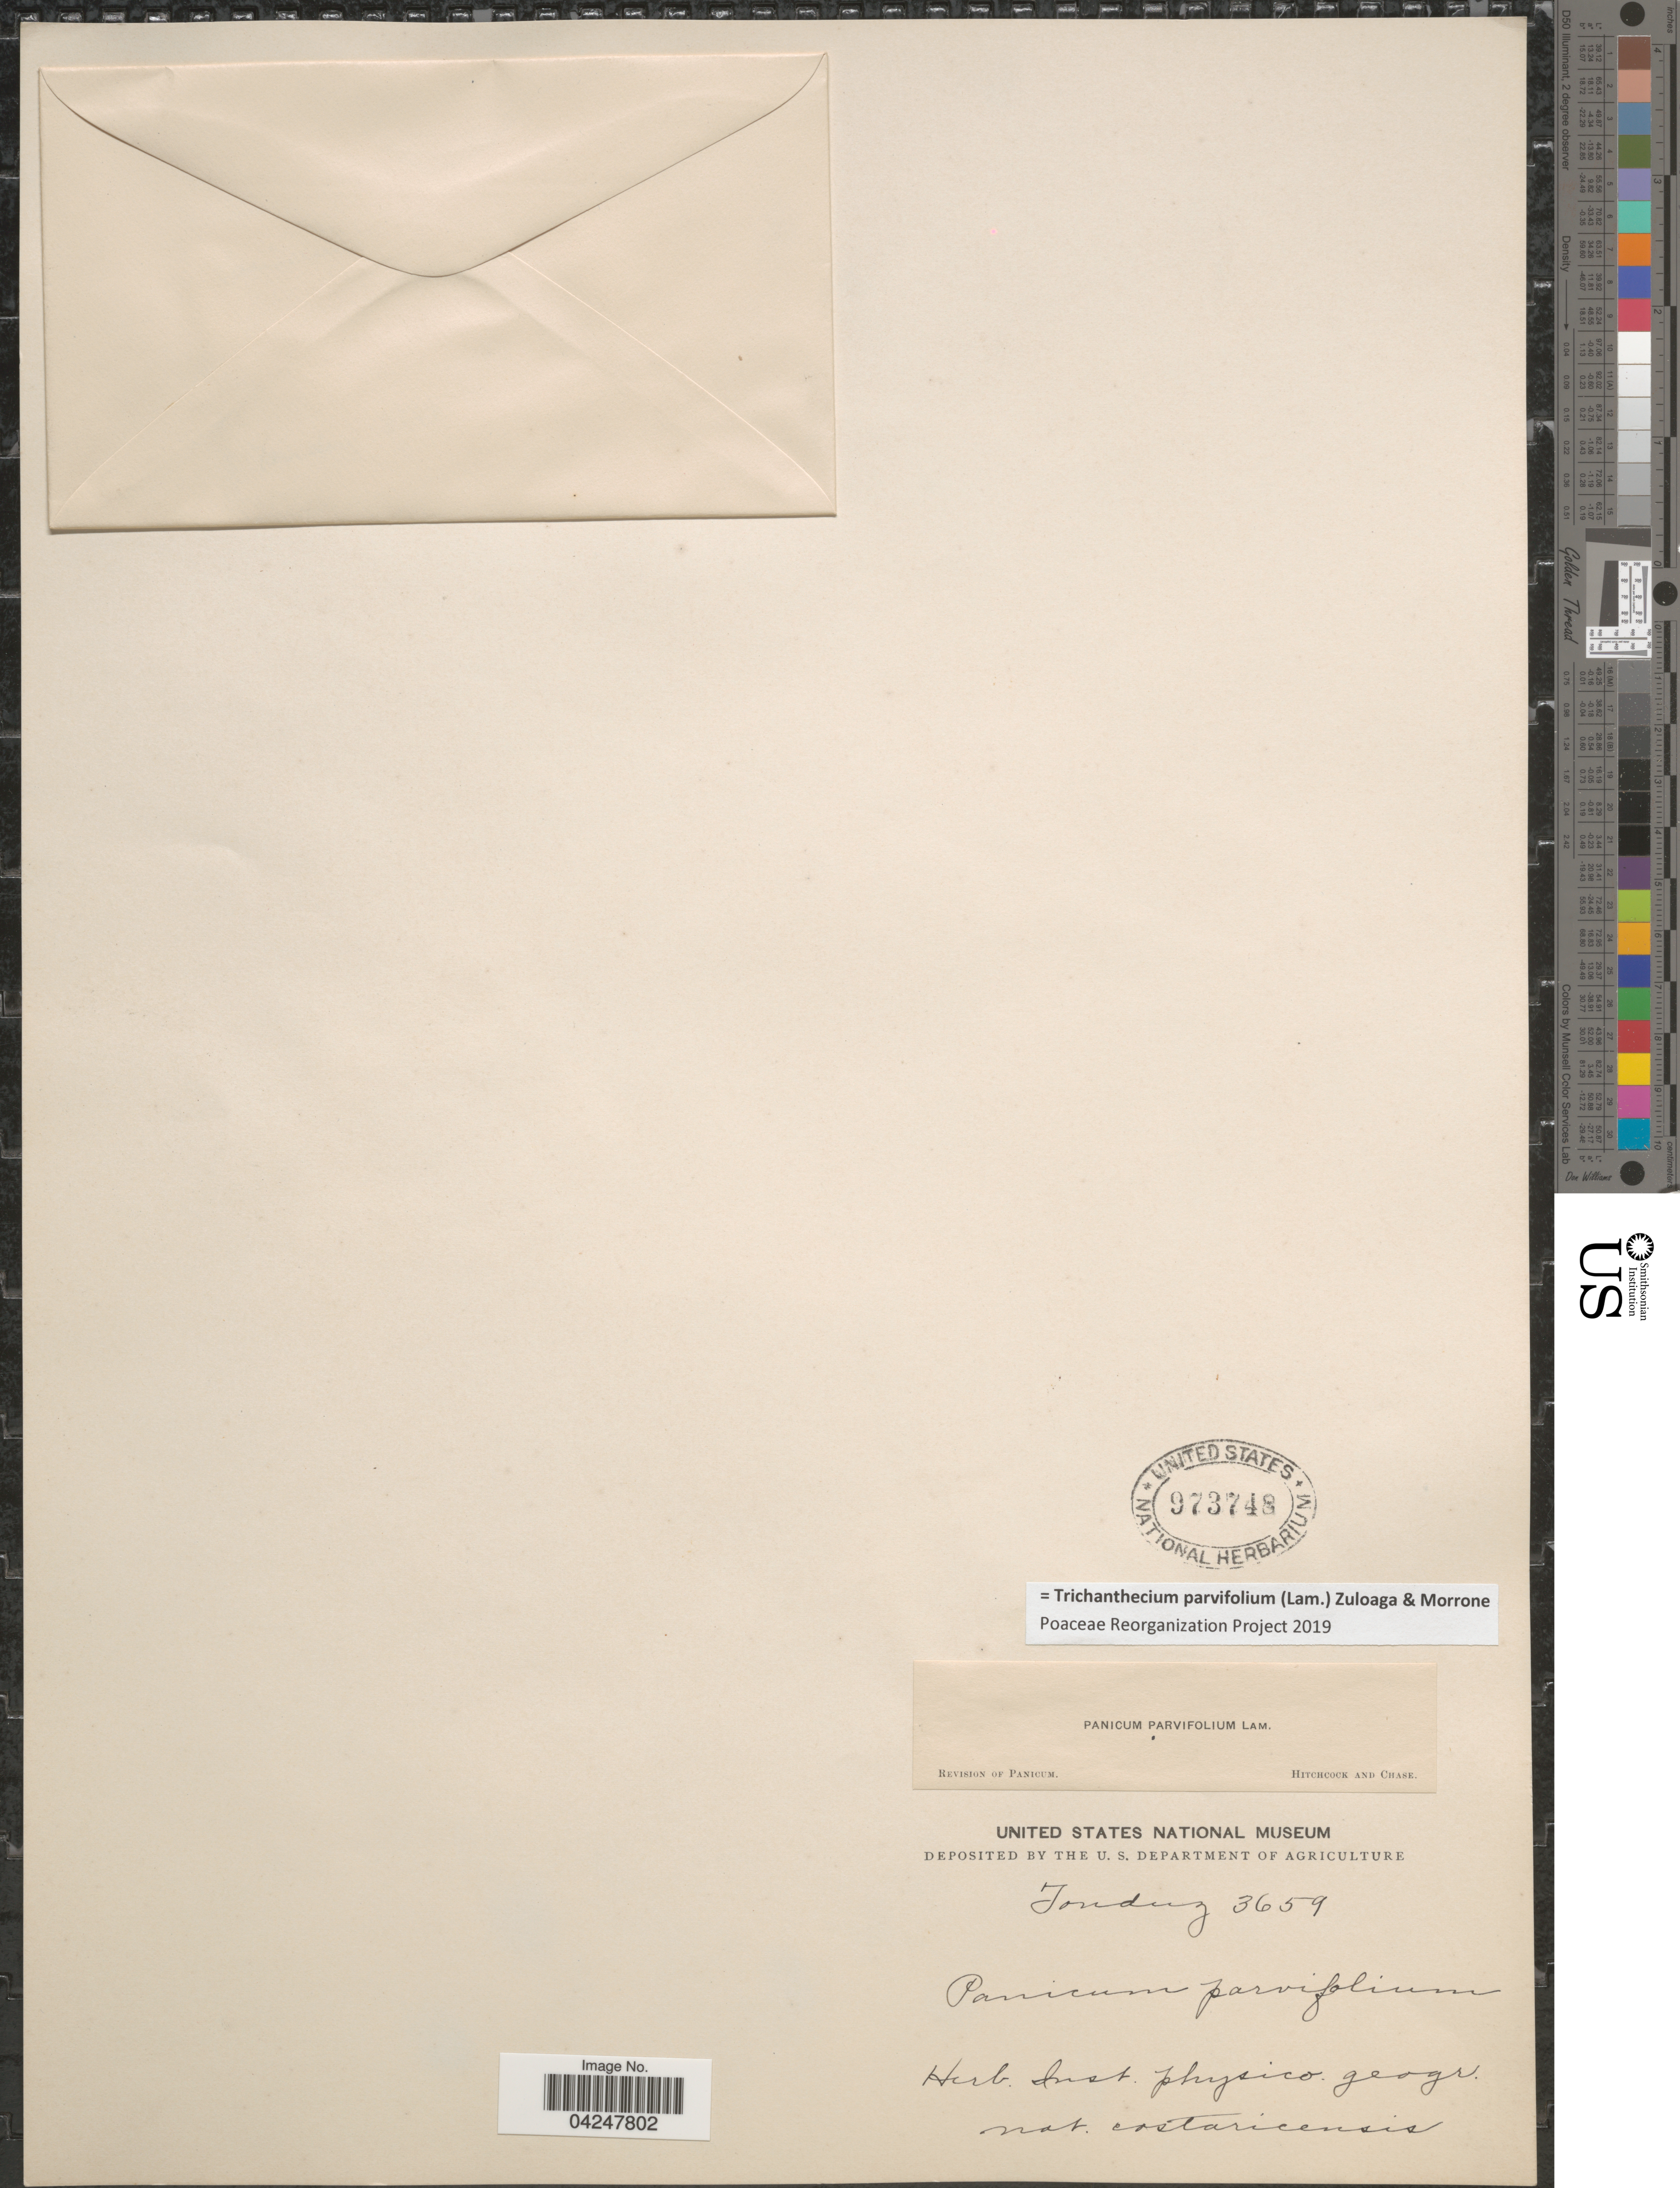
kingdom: Plantae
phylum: Tracheophyta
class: Liliopsida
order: Poales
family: Poaceae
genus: Trichanthecium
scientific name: Trichanthecium parvifolium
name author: (Lam.) Zuloaga & Morrone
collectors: Tonduz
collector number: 3659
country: Costa Rica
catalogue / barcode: US 973748